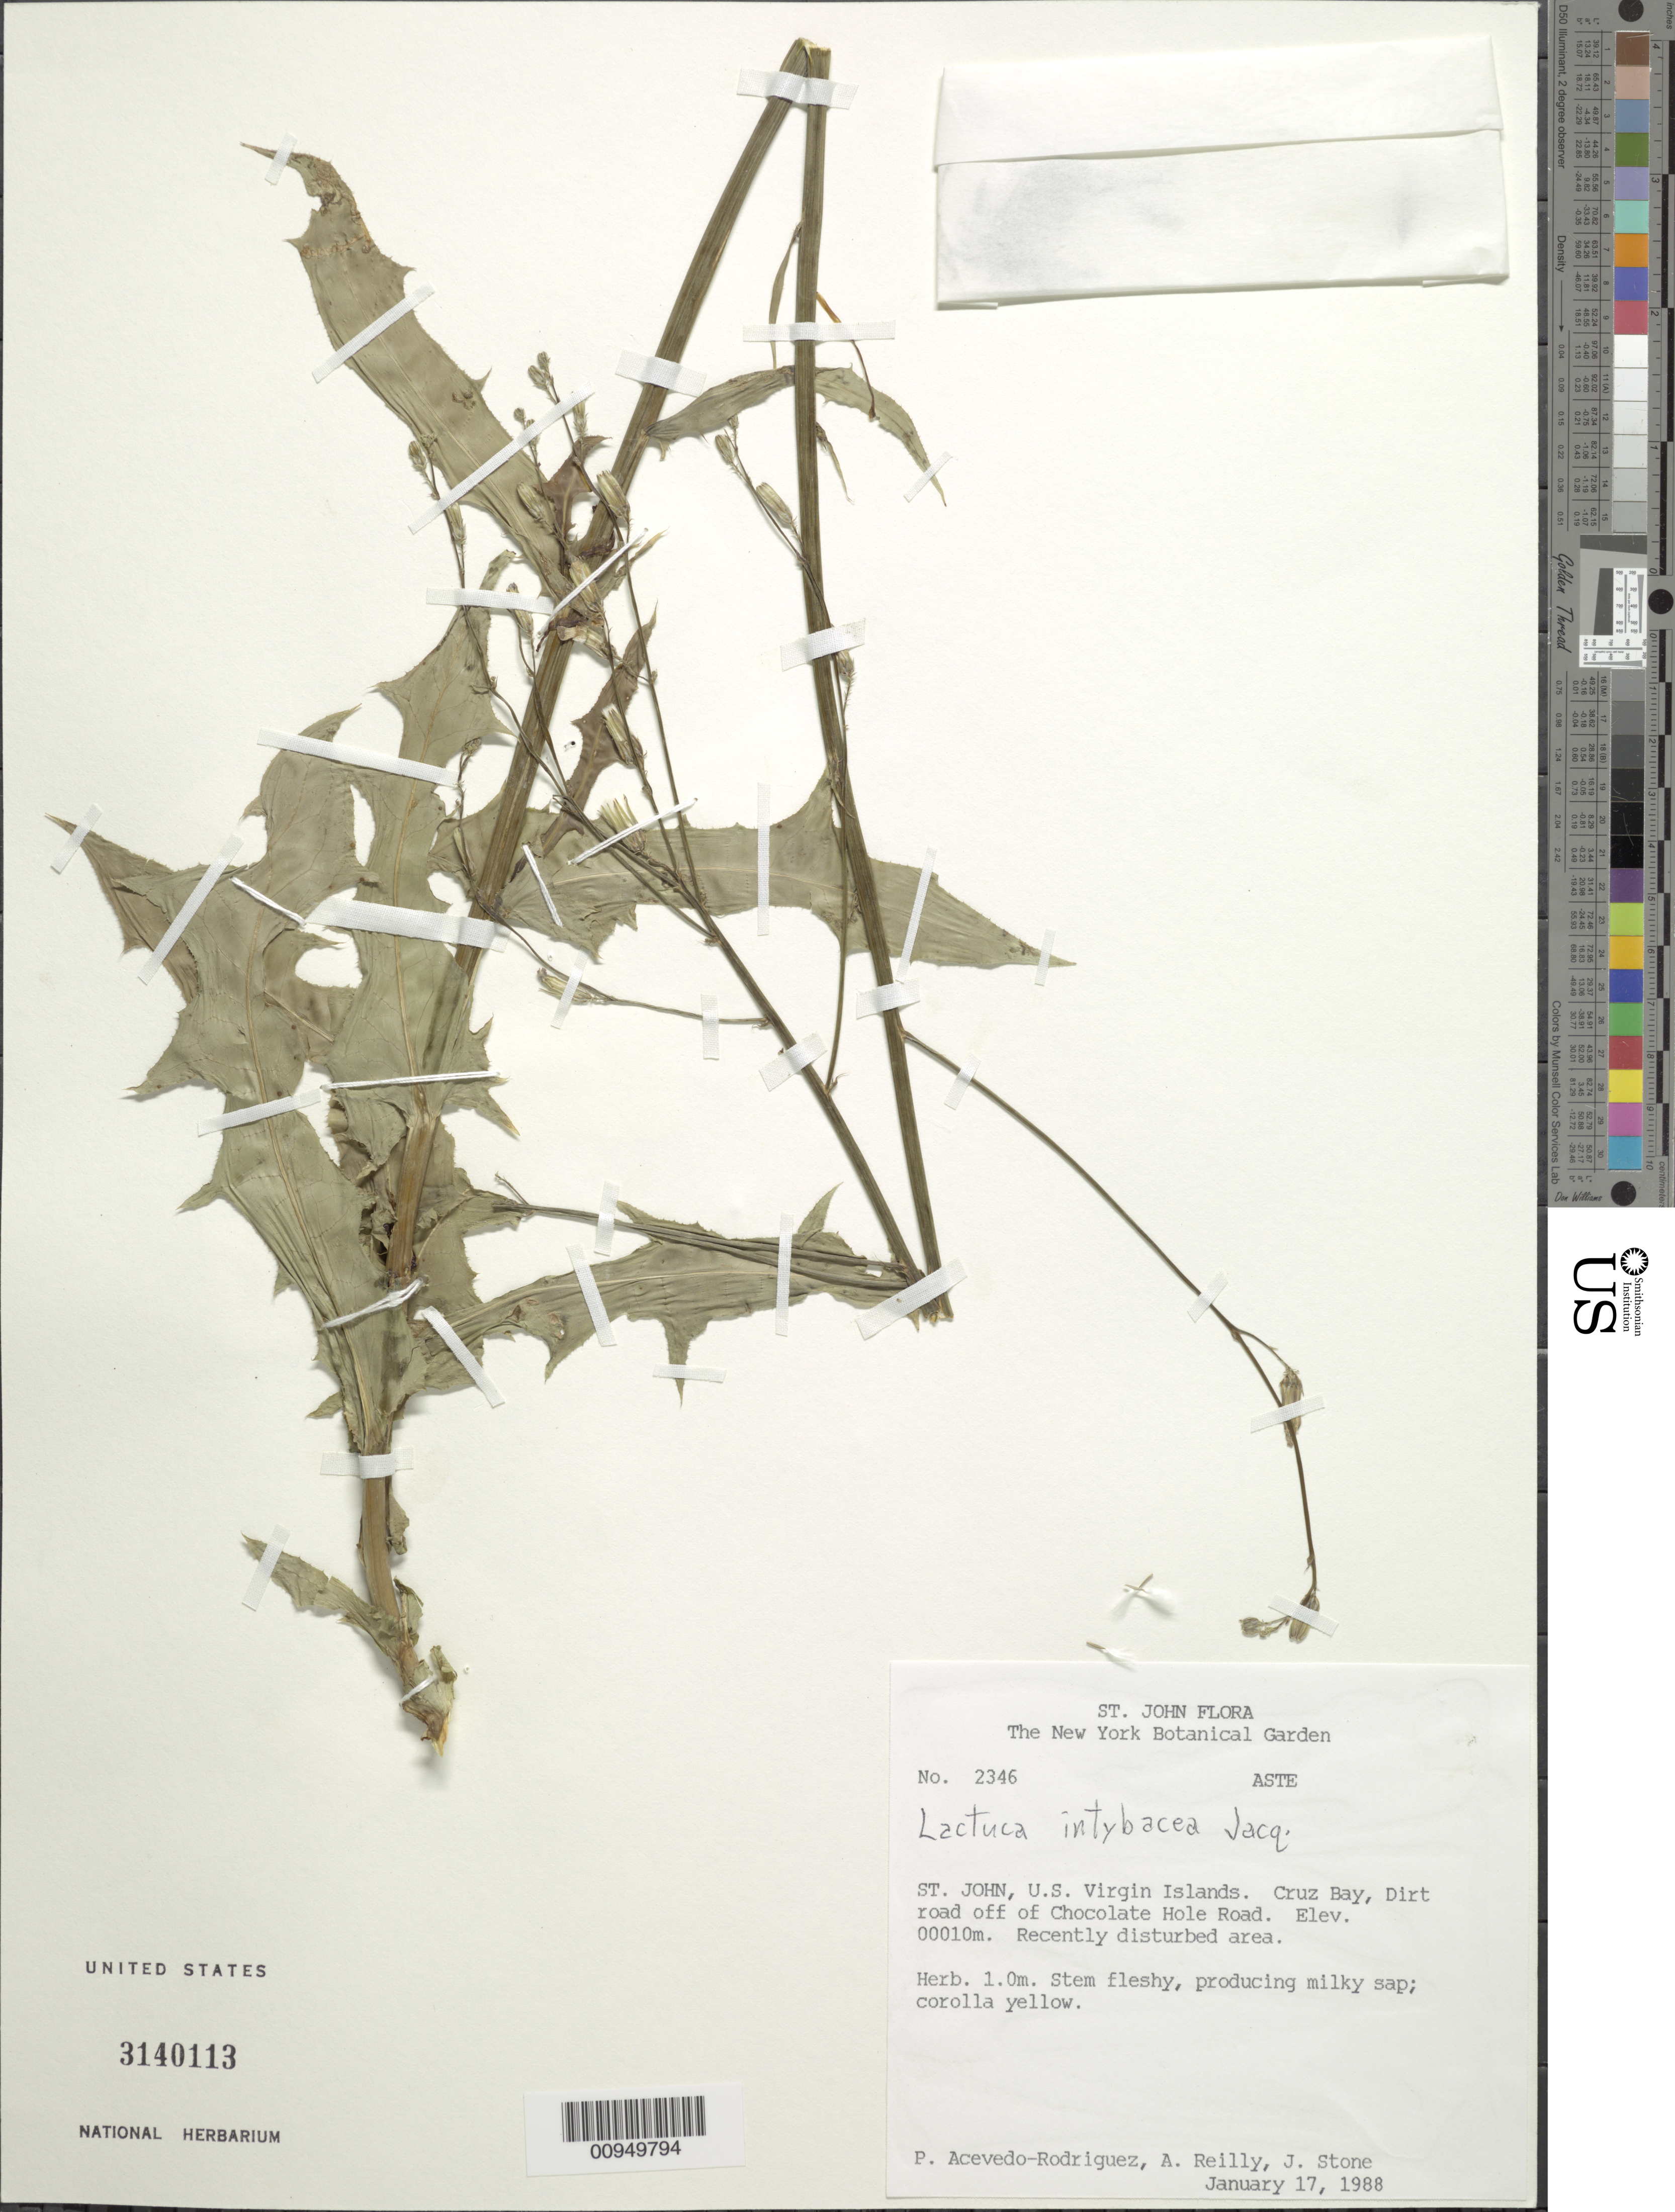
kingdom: Plantae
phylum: Tracheophyta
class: Magnoliopsida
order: Asterales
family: Asteraceae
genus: Launaea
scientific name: Launaea intybacea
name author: (Jacq.) Beauverd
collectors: P. Acevedo-Rodr., A. Reilly & J. Stone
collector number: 2346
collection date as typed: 17 Jan 1988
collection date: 1988-01-17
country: U.S. Virgin Islands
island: St. John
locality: Cruz Bay, Dirt road off of Chocolate Hole Road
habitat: Recently disturbed area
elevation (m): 10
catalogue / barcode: US 3140113